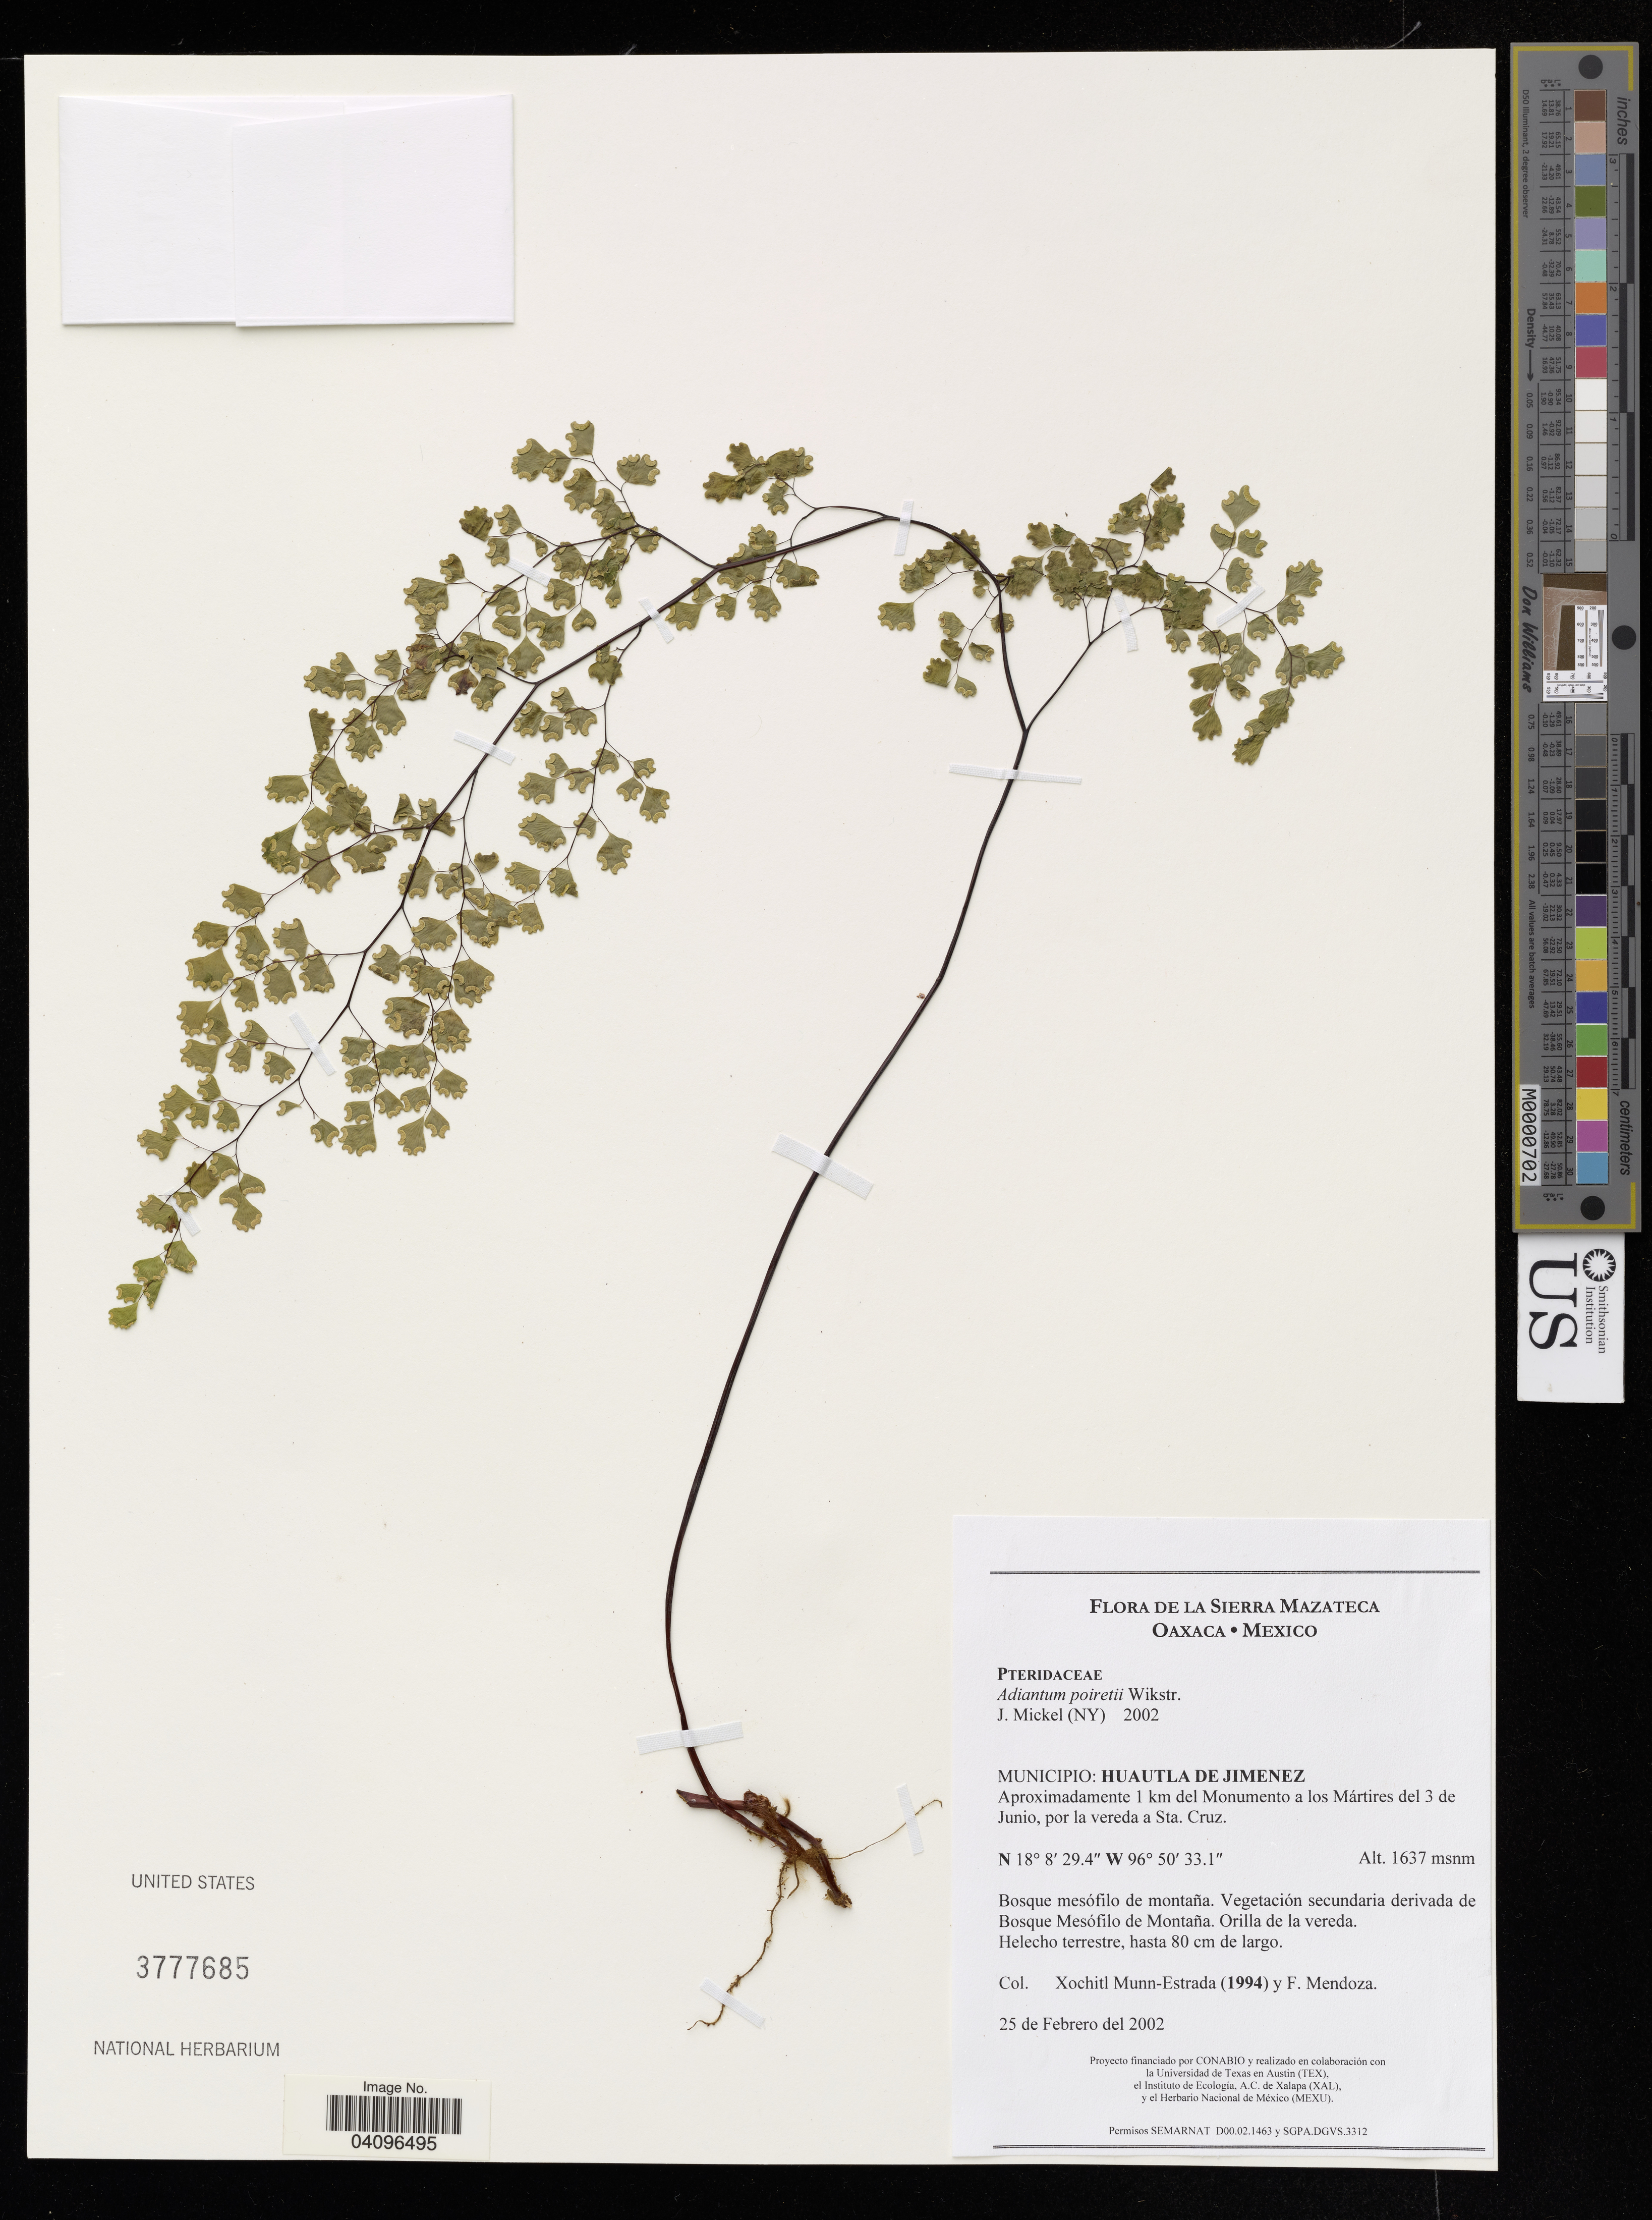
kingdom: Plantae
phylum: Tracheophyta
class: Polypodiopsida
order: Polypodiales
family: Pteridaceae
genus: Adiantum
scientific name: Adiantum poiretii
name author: Wikstr.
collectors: X. Munn-Estrada & F. Mendoza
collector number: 1994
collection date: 2002-02-25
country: Mexico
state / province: Oaxaca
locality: La Sierra Mazateca. Municipio: Huautla de Jimenez. Aproximadamente 1 km del Monumento a los Mártires del 3 de Junio, por la vereda a Sta. Cruz.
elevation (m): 1637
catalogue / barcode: US 3777685